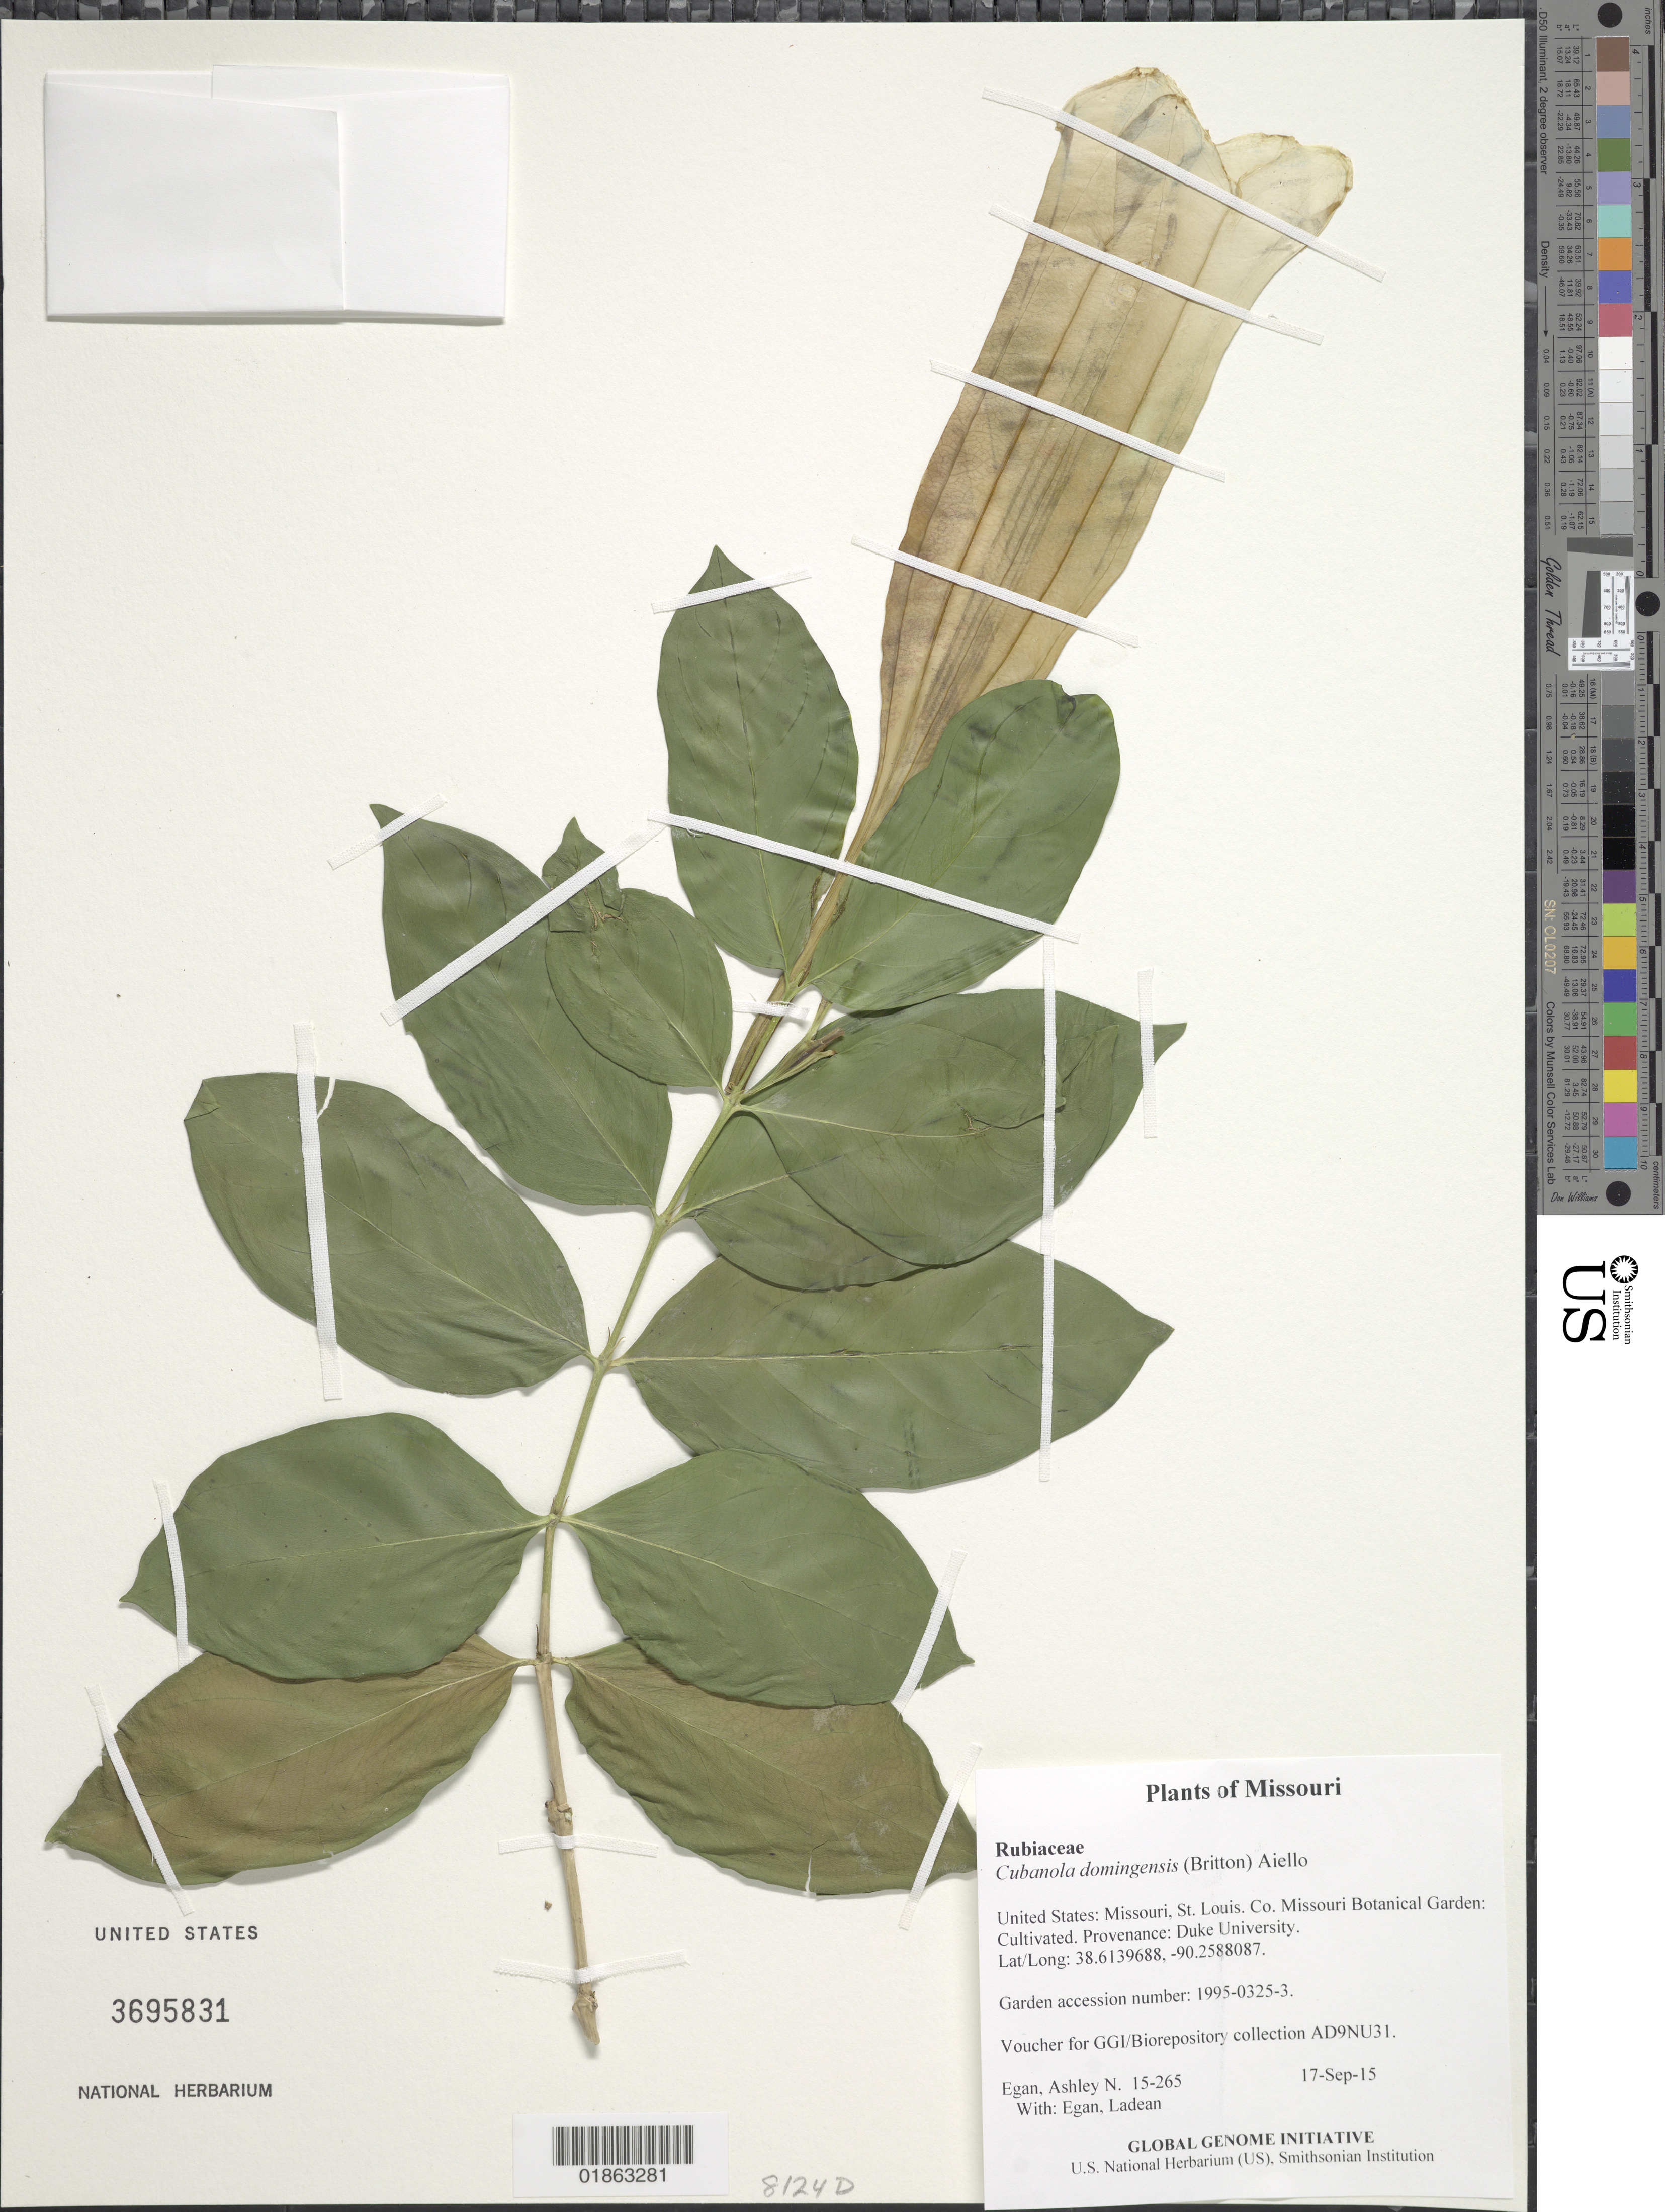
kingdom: Plantae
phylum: Tracheophyta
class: Magnoliopsida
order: Gentianales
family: Rubiaceae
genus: Cubanola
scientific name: Cubanola domingensis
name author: (Britton) Aiello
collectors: A. N. Egan & L. Egan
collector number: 15-265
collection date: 2015-09-17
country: United States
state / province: Missouri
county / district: St. Louis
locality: Missouri Botanical Garden: Cultivated. Provenance: Duke University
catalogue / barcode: US 3695831